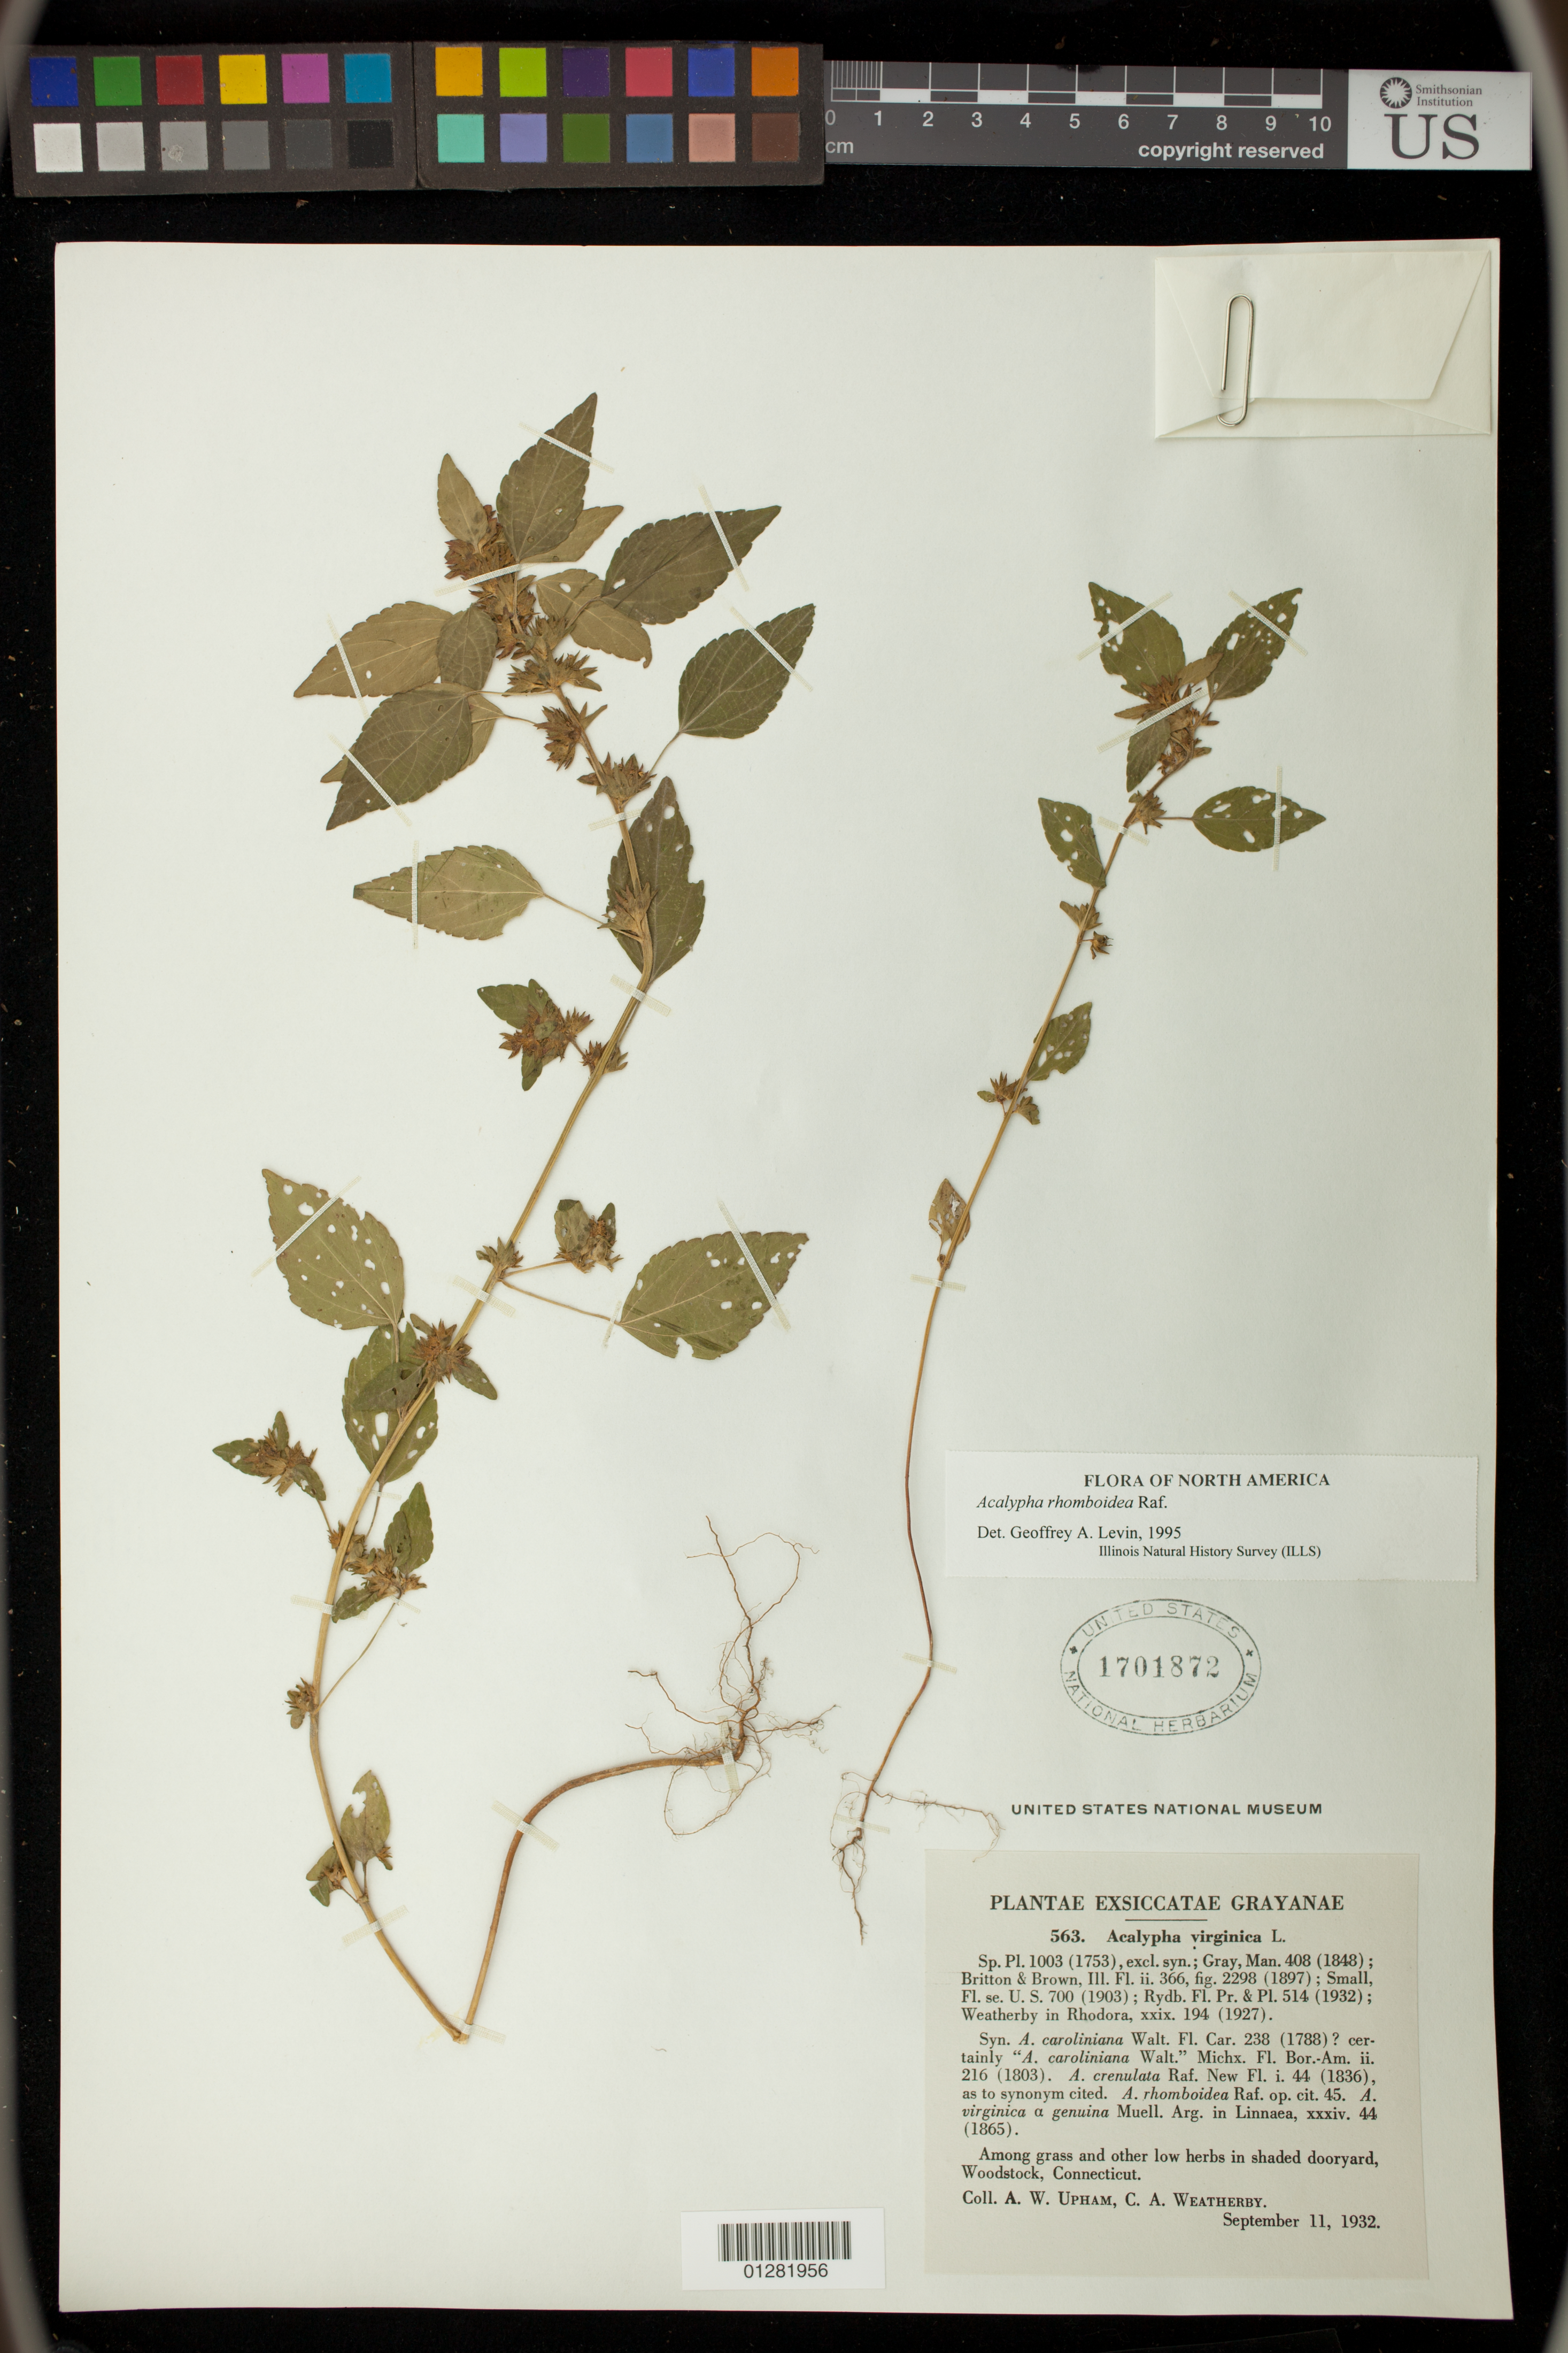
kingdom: Plantae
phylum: Tracheophyta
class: Magnoliopsida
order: Malpighiales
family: Euphorbiaceae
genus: Acalypha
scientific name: Acalypha rhomboidea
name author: Raf.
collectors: A. Upham & C. A. Weatherby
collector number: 563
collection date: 1932-09-11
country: United States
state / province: Connecticut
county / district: Windham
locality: Among grass and other low herbs in shaded dooryard, Woodstock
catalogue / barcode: US 1701872